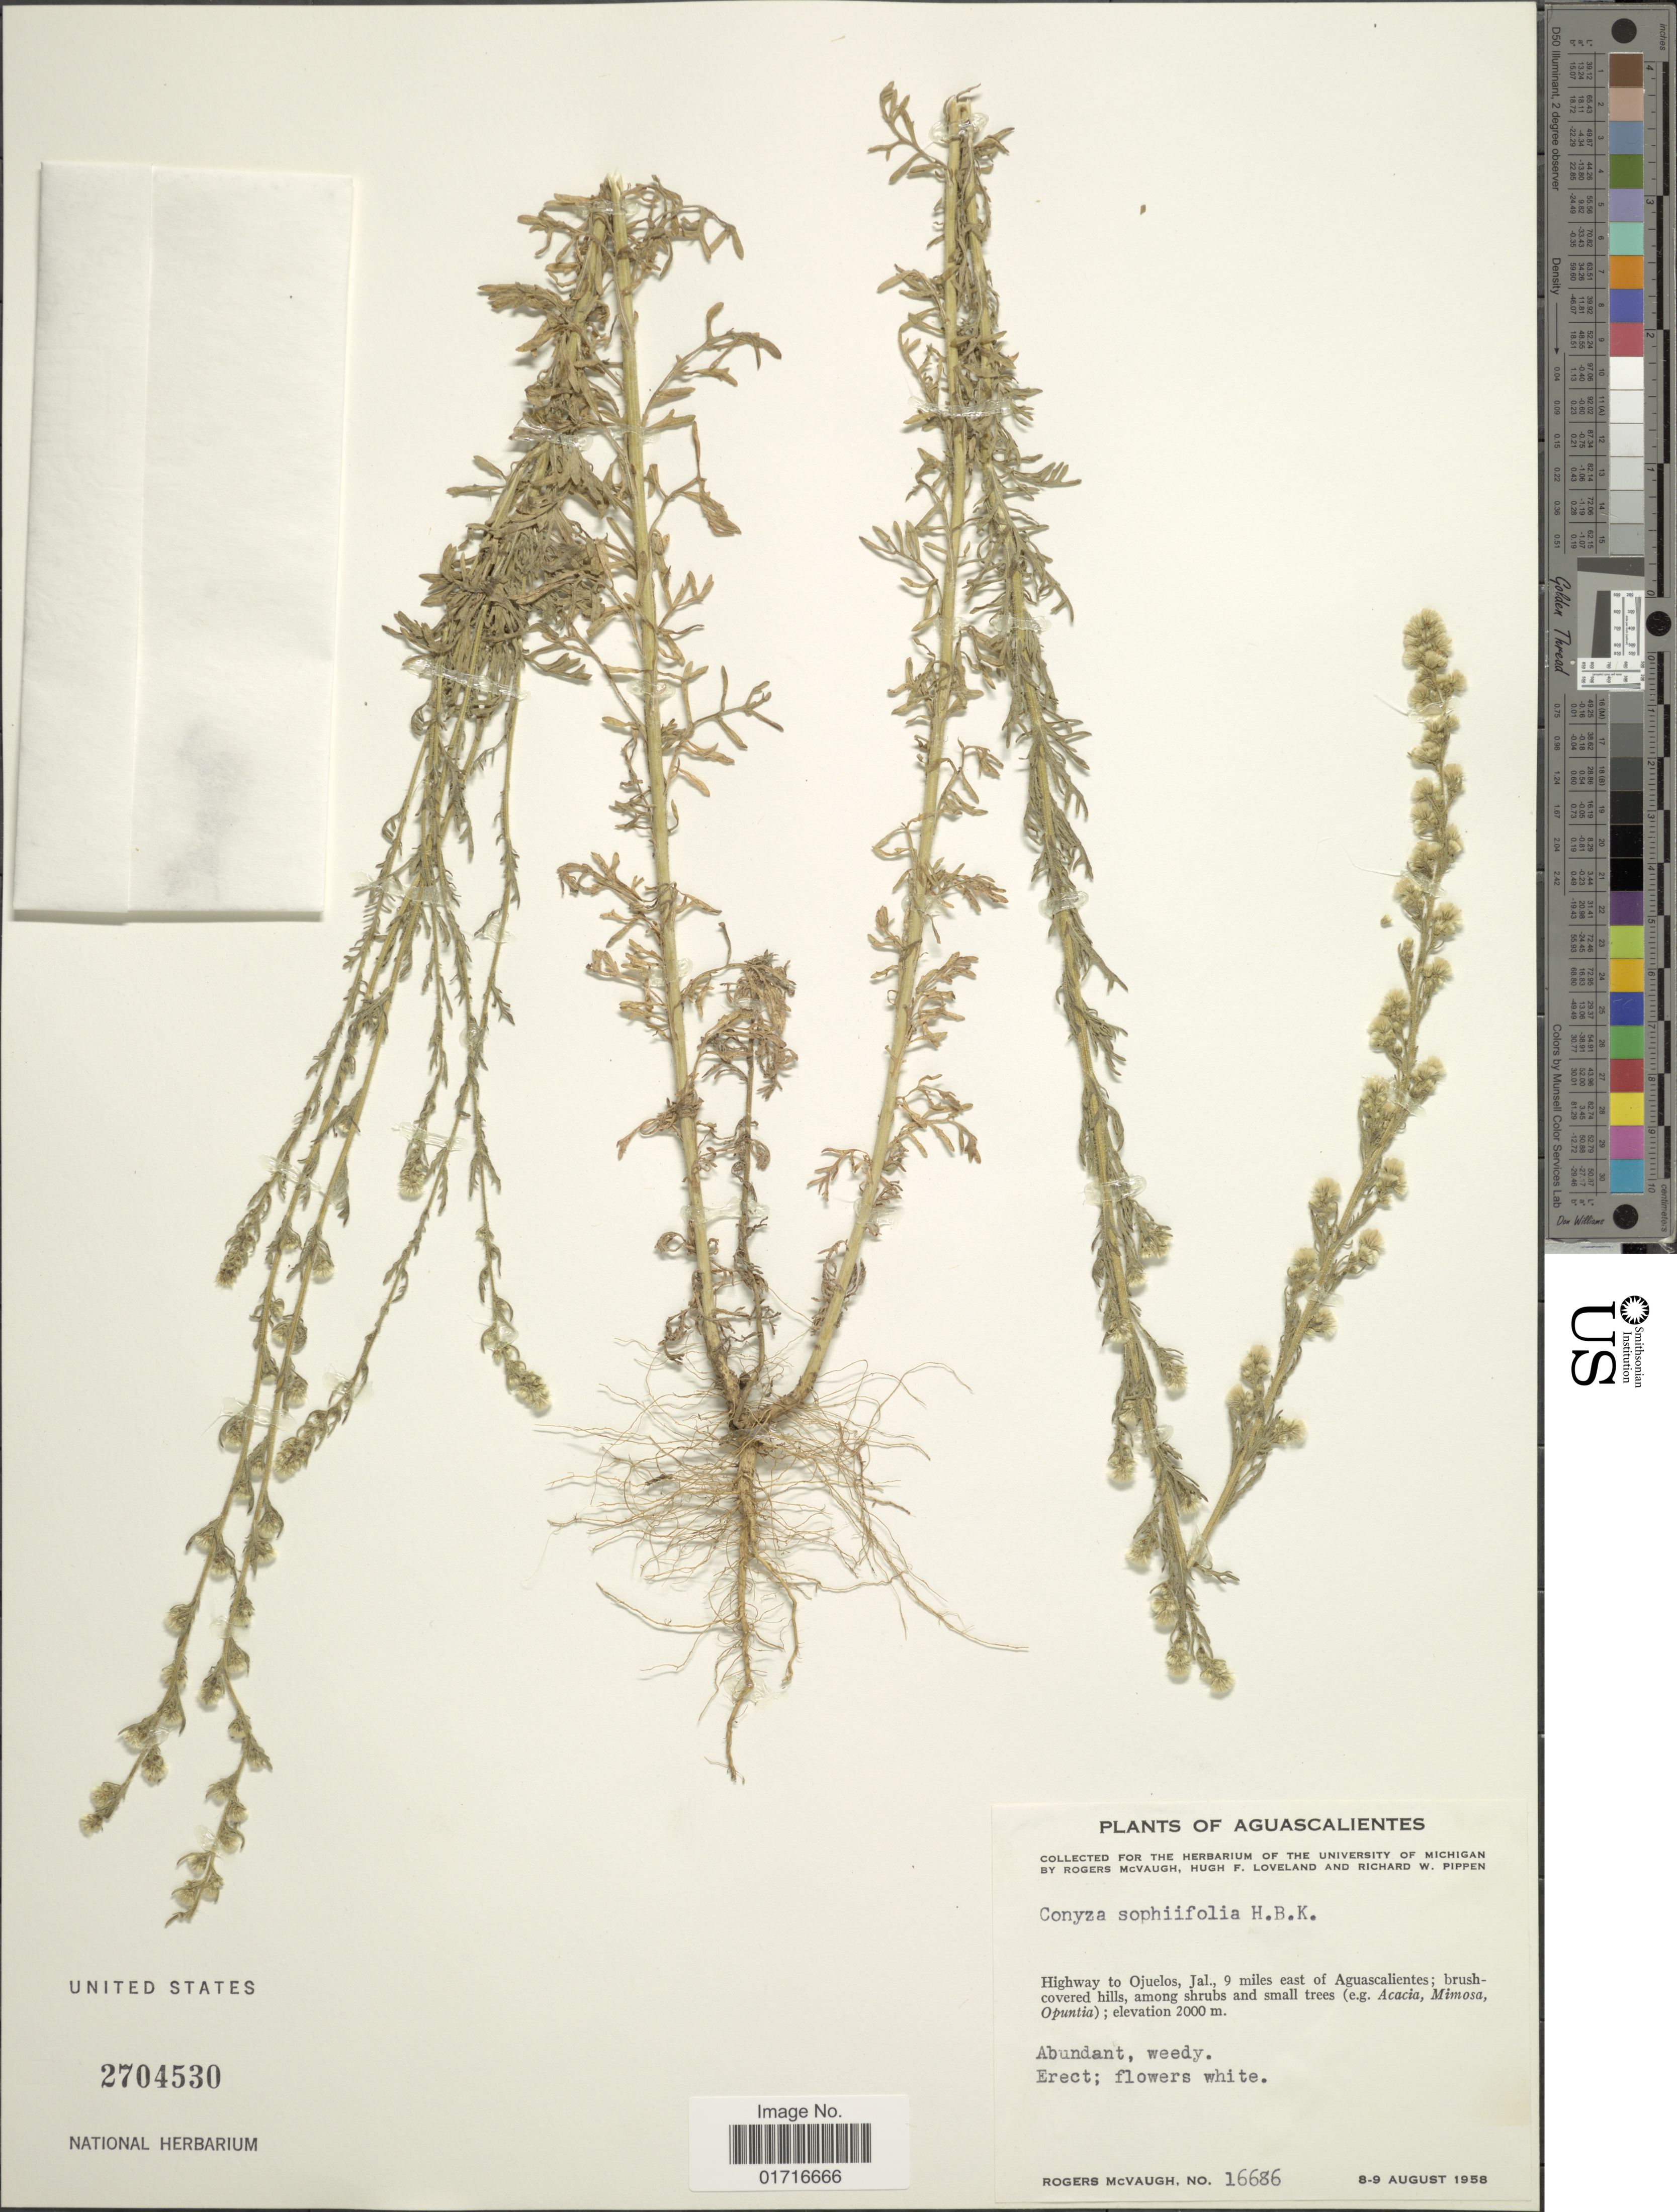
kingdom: Plantae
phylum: Tracheophyta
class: Magnoliopsida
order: Asterales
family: Asteraceae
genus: Conyza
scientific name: Conyza sophiaefolia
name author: Kunth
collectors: R. McVaugh, H. Loveland & R. W. Pippen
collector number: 16686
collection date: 1958-08-08/1958-08-09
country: Mexico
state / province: Aguascalientes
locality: Aguascalientes, Highway to Ojuelos, Jal., 9 miles east of Aguascalientes.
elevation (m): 2000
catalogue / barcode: US 2704530